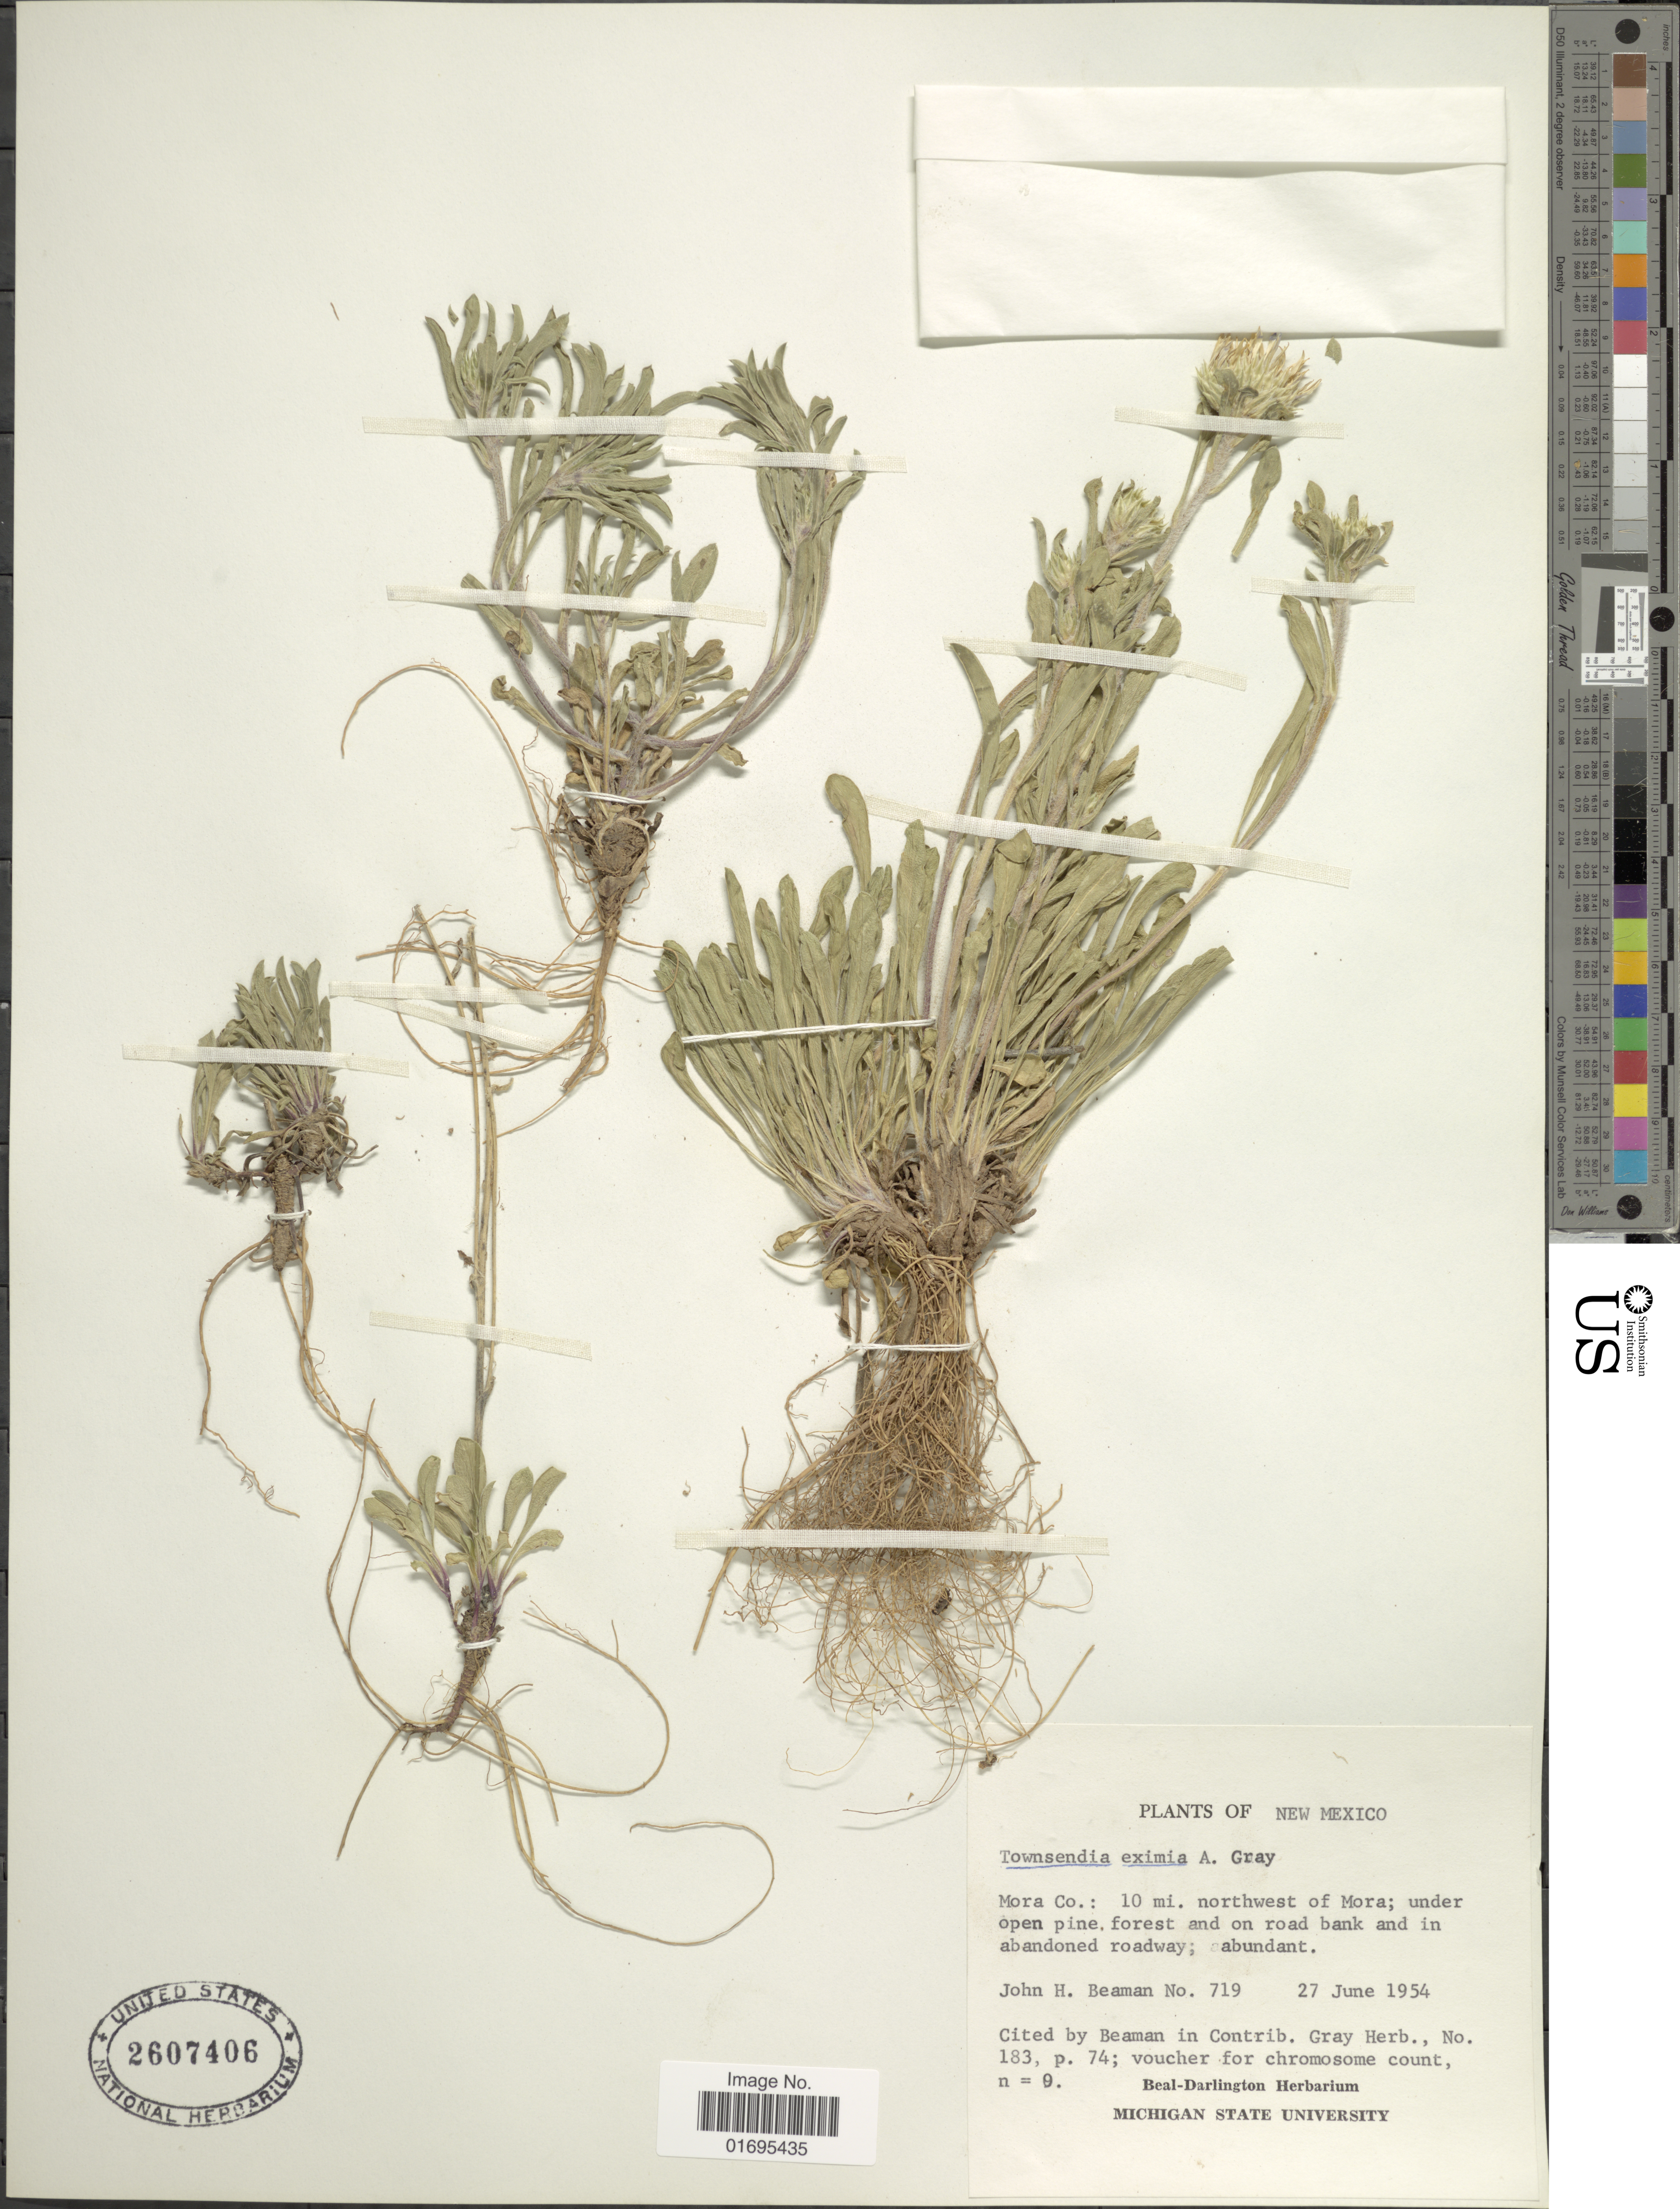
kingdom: Plantae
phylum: Tracheophyta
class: Magnoliopsida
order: Asterales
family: Asteraceae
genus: Townsendia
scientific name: Townsendia eximia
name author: A. Gray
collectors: J. H. Beaman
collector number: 719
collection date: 1954-06-27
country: United States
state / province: New Mexico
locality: Mora Co.: 10 mi. northwest of Mora; under open pine forest and on road bank and in abandoned roadway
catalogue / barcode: US 2607406